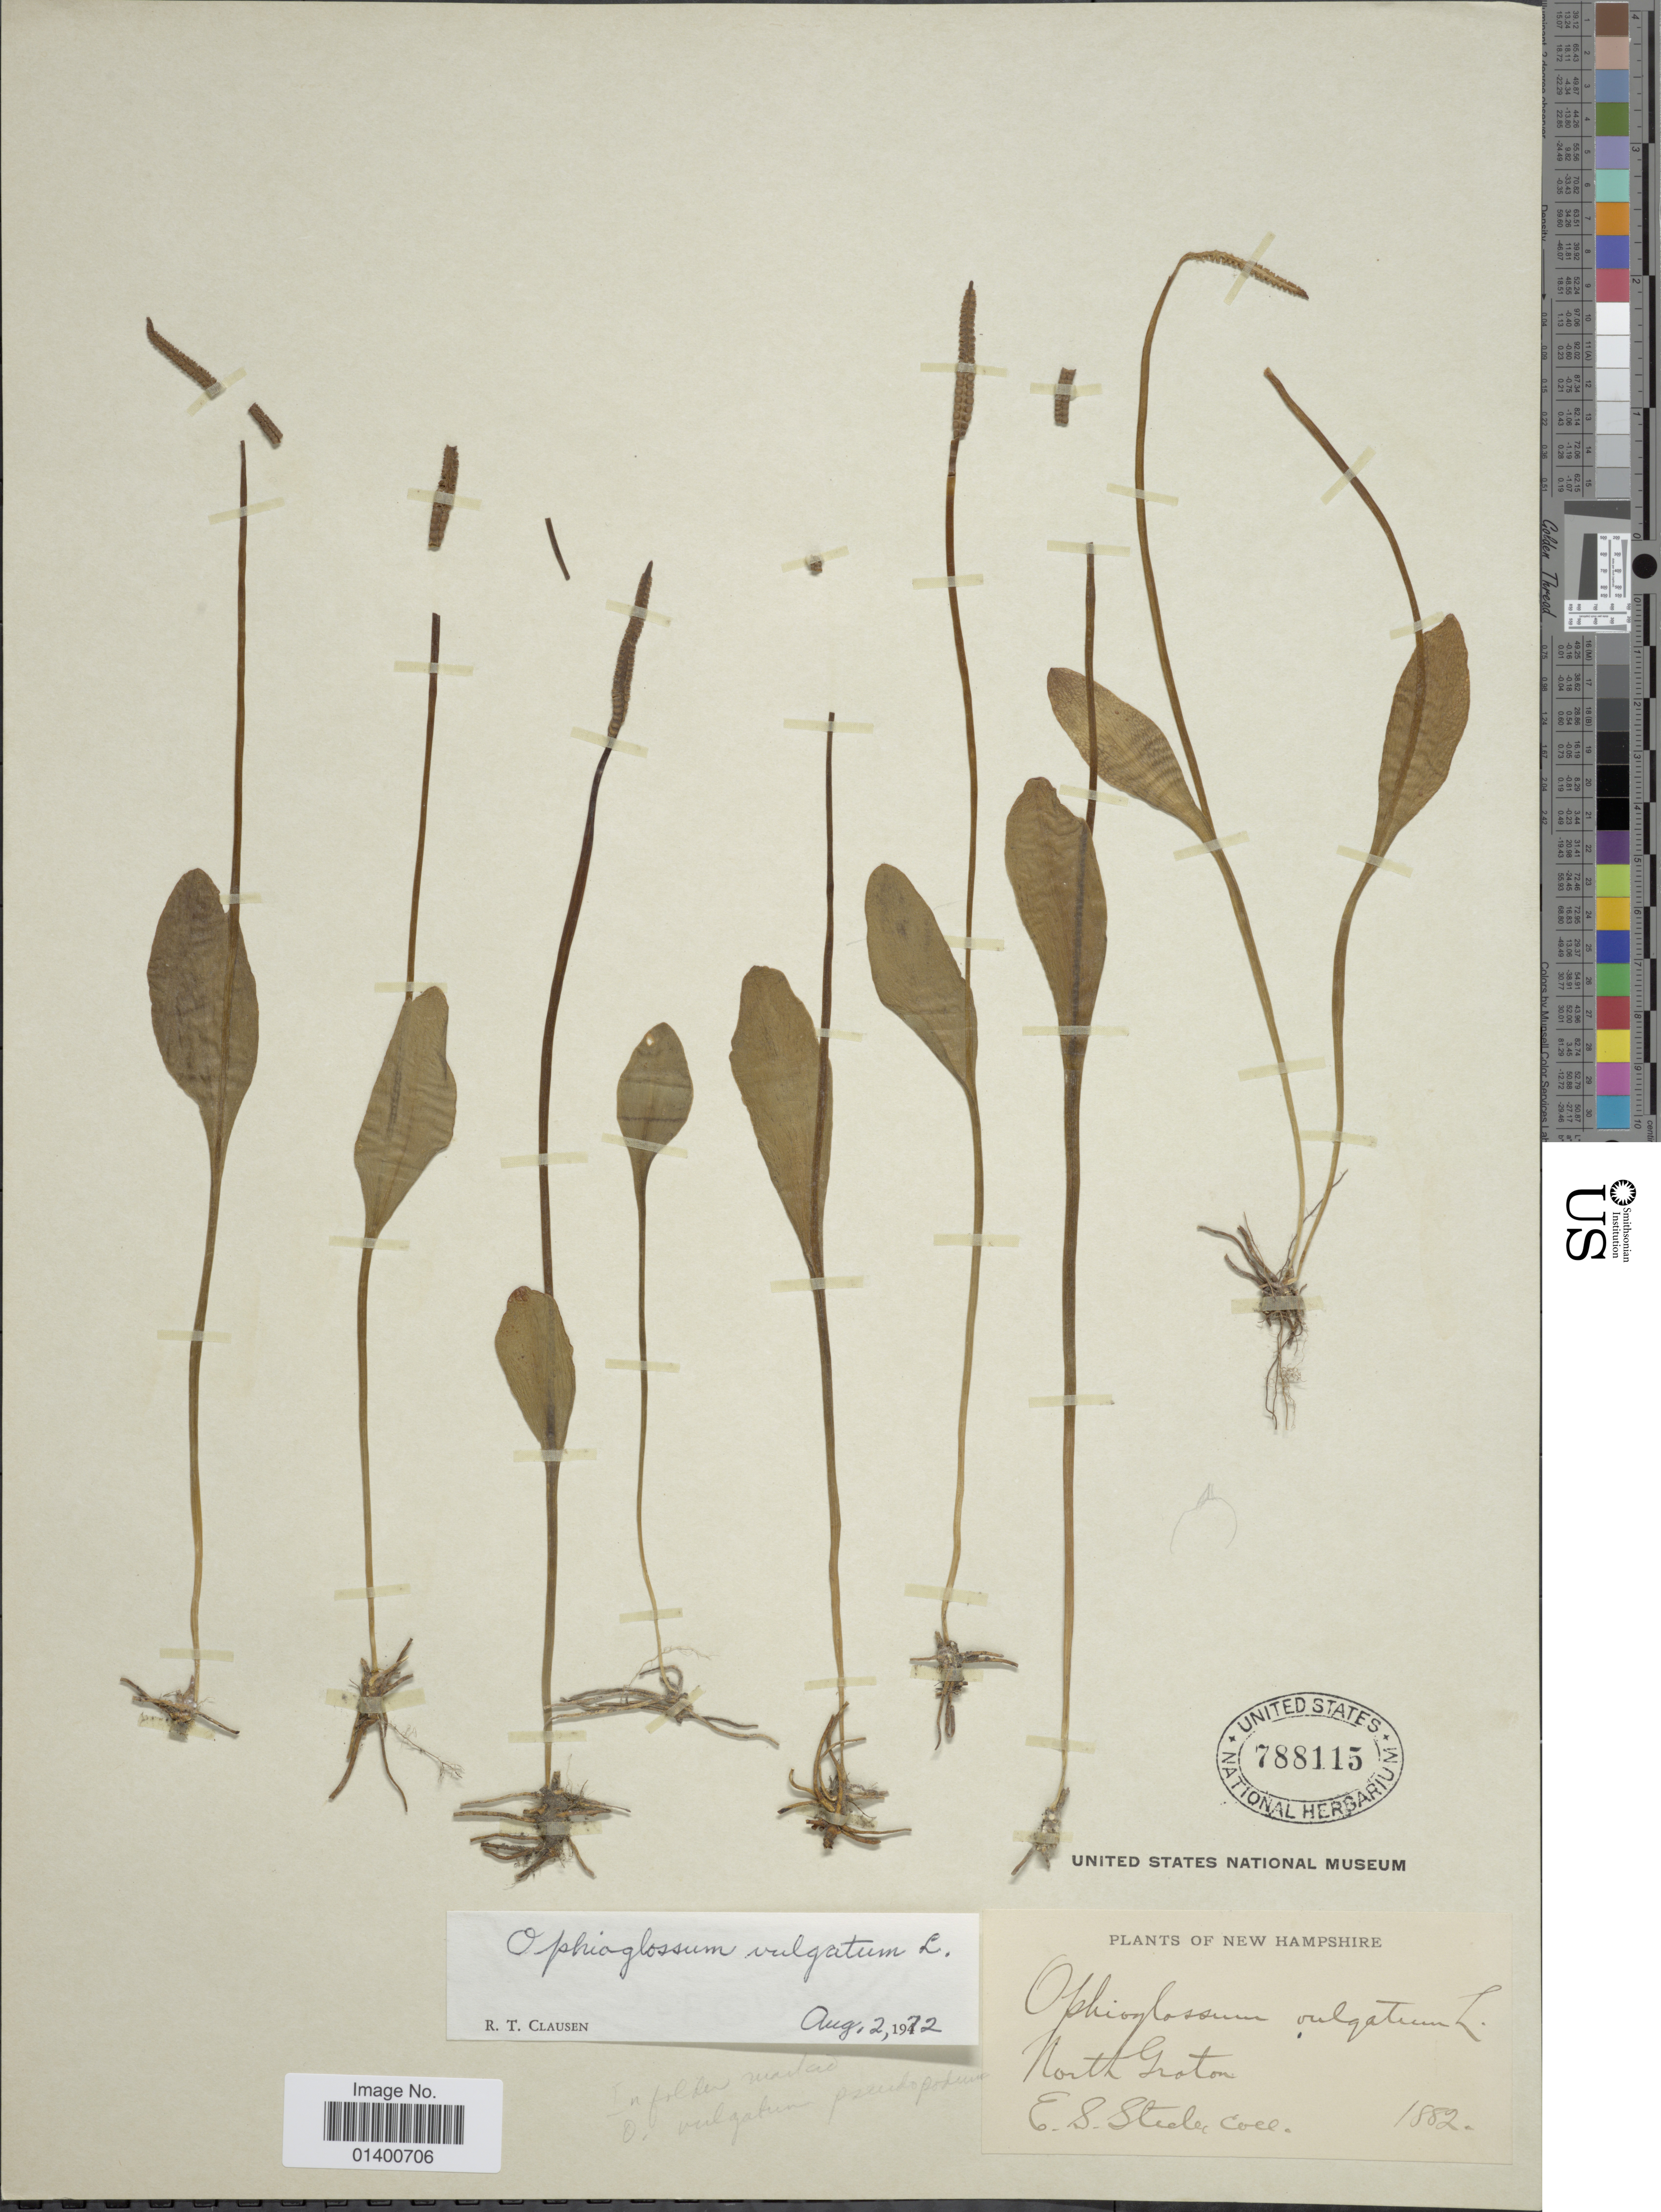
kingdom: Plantae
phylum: Tracheophyta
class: Polypodiopsida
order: Ophioglossales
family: Ophioglossaceae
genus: Ophioglossum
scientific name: Ophioglossum vulgatum var. pseudopodum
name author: (S.F. Blake) Farw.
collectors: E. Steele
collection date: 1882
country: United States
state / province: New Hampshire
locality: North Groton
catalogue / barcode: US 788115